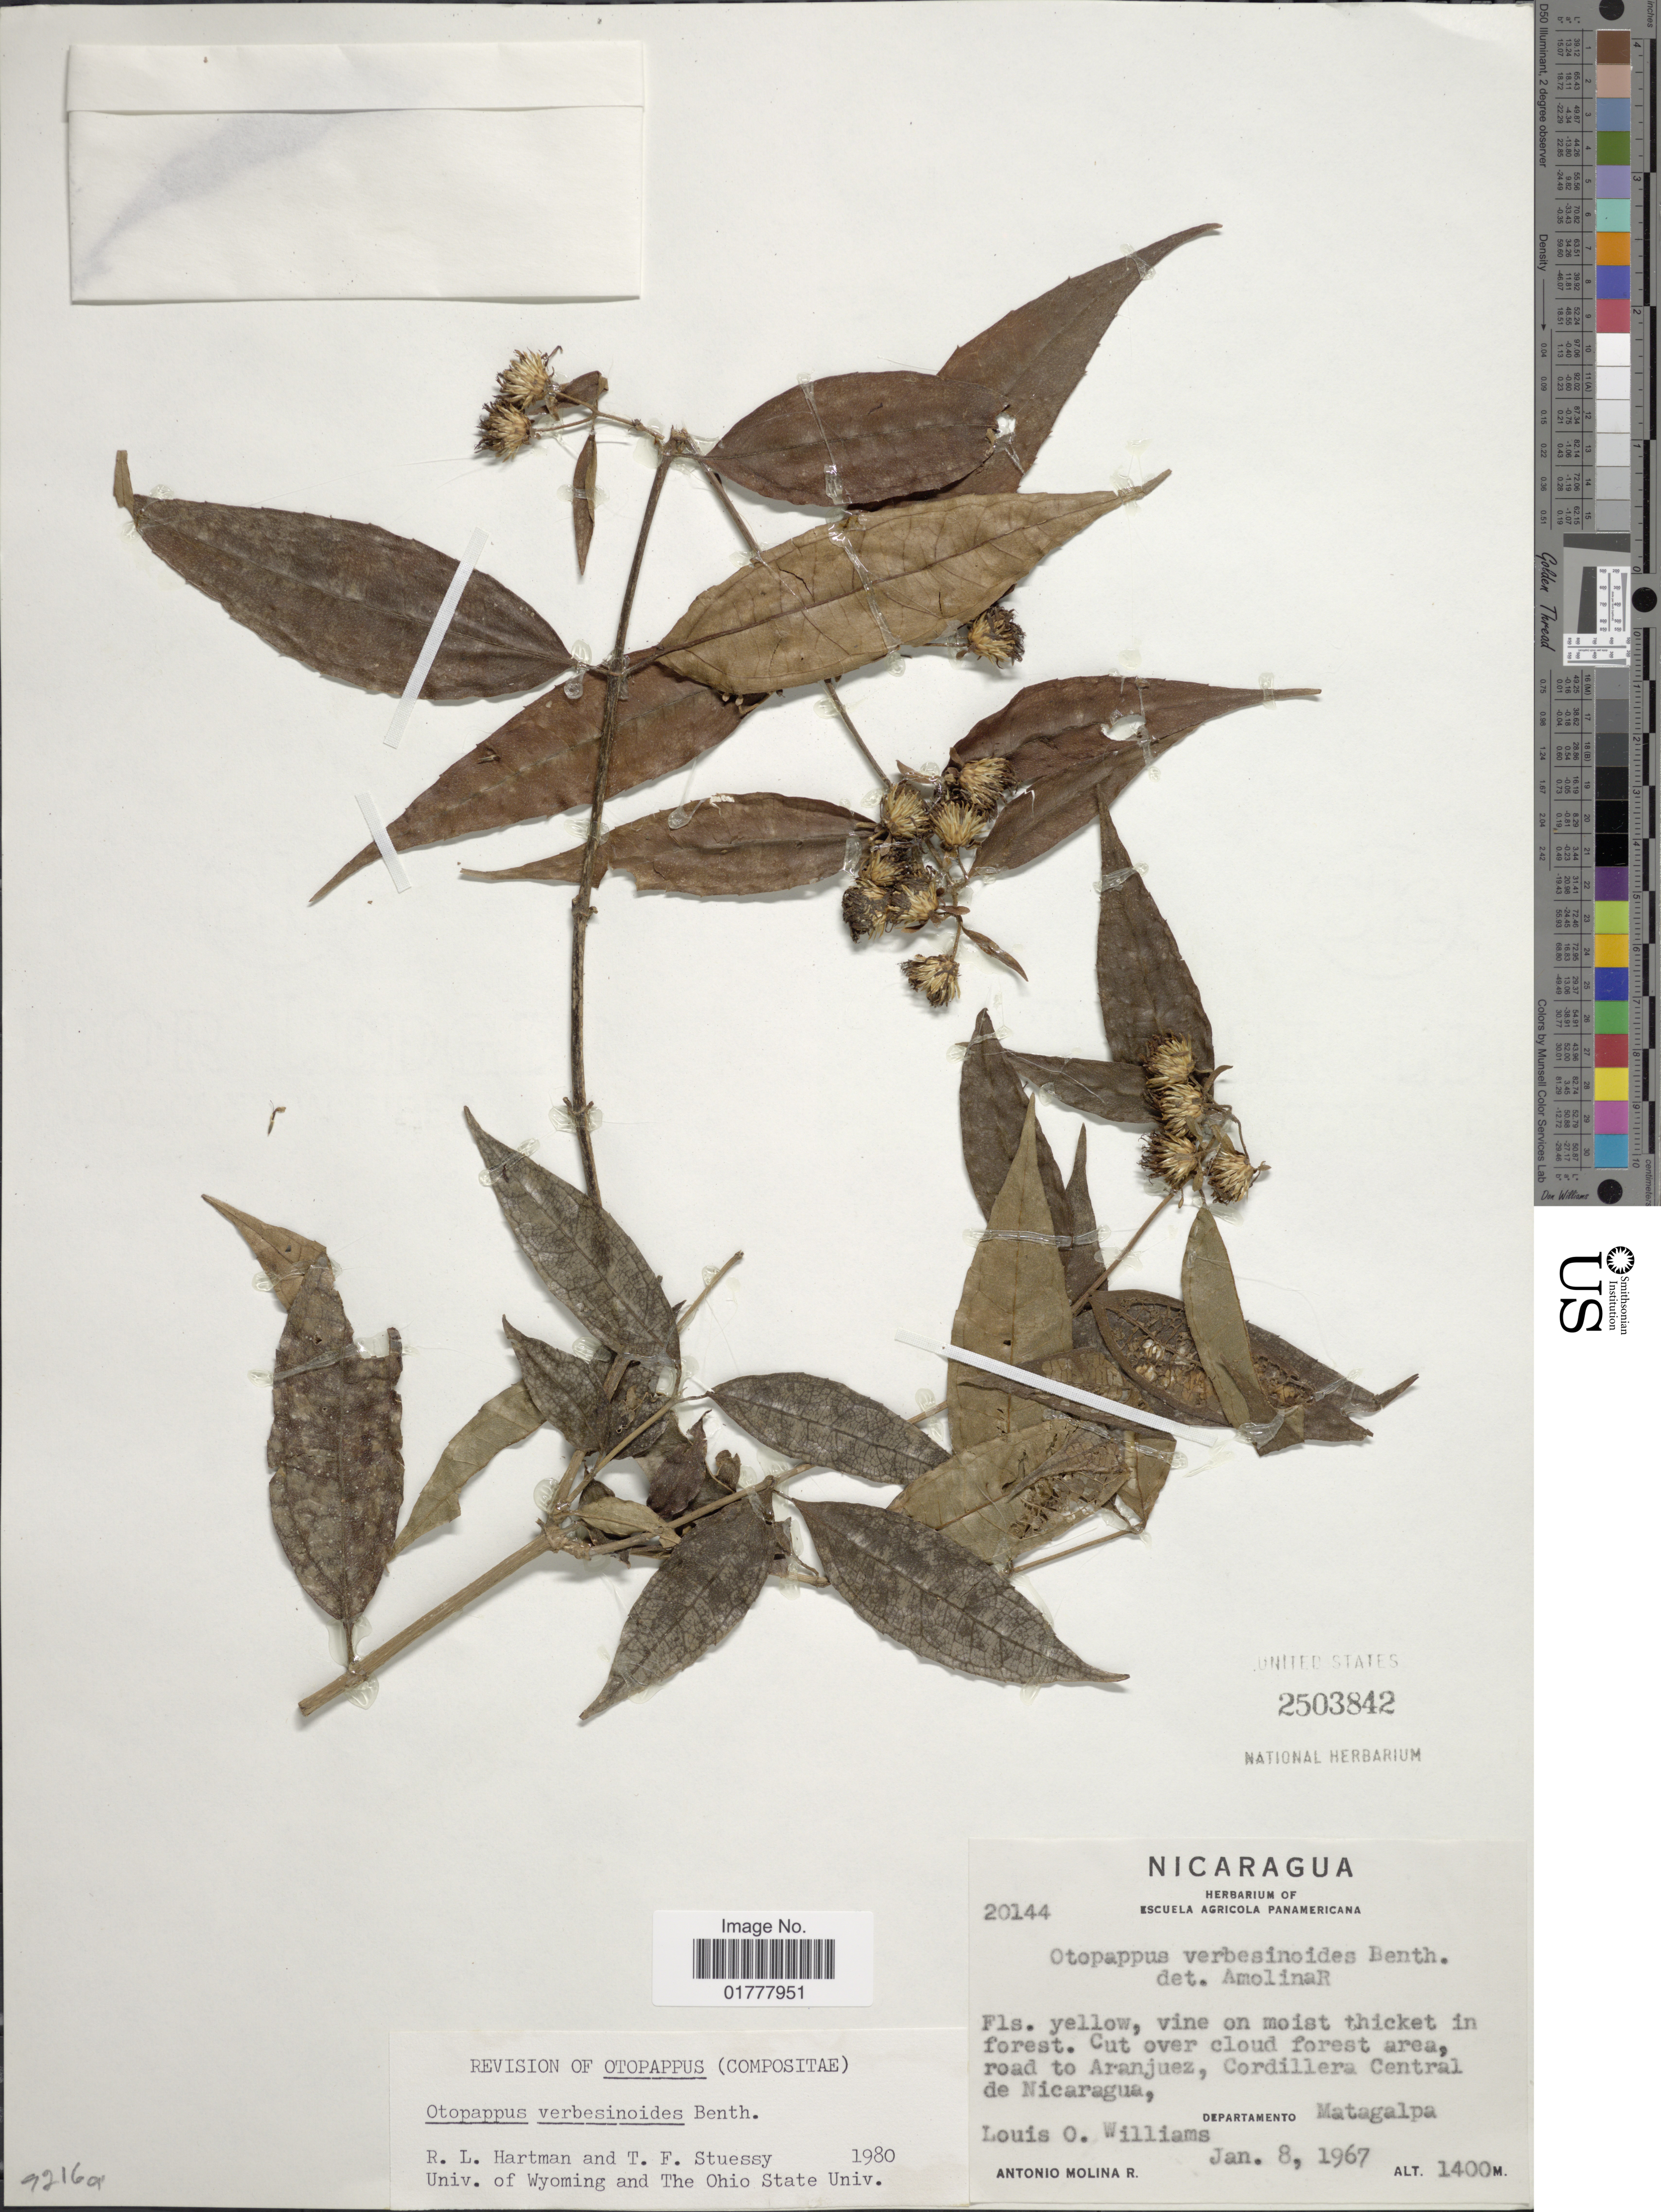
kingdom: Plantae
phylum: Tracheophyta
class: Magnoliopsida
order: Asterales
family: Asteraceae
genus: Otopappus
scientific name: Otopappus verbesinoides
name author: Benth.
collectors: L. O. Williams & A. Molina R.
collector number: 20144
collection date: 1967-01-08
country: Nicaragua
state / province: Matagalpa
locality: Cut over cloud forest area, road to Aranjuez, Cordillera Central de Nicaragua, Departamento Matagalpa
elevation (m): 1400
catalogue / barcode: US 2503842